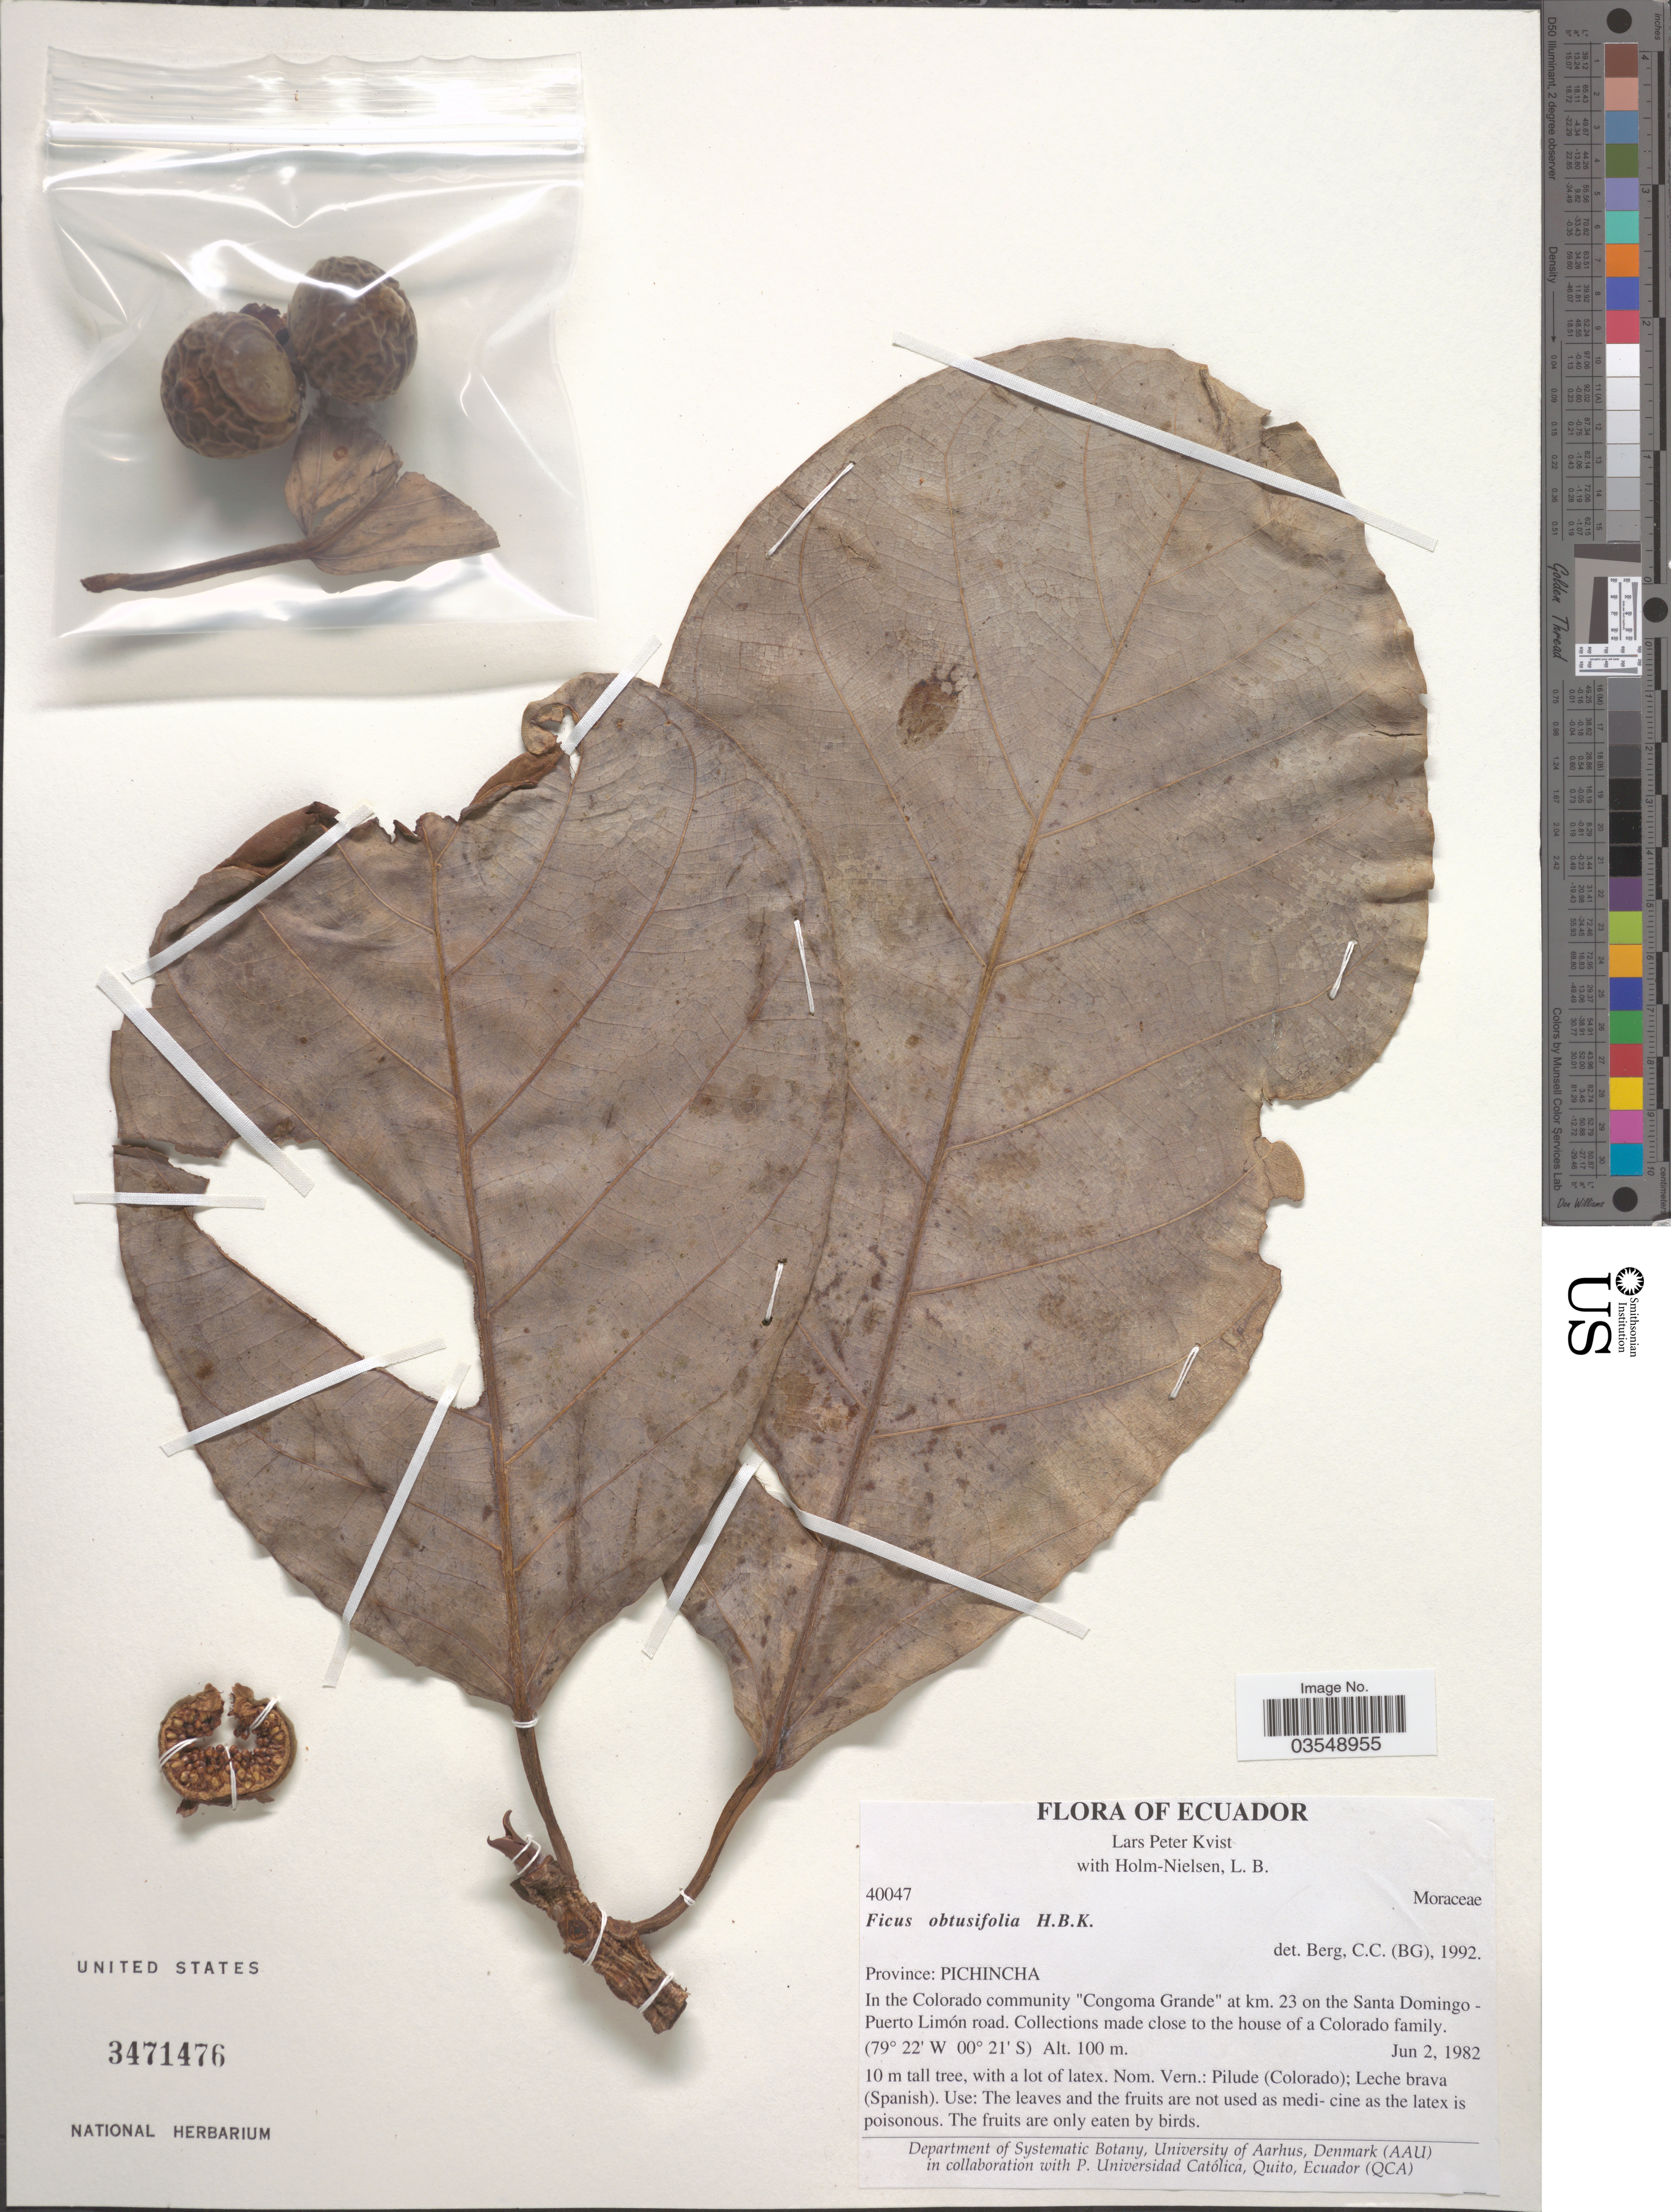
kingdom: Plantae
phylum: Tracheophyta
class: Magnoliopsida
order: Rosales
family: Moraceae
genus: Ficus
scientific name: Ficus obtusifolia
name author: Kunth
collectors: L. P. Kvist & L. B. Holm-Nielsen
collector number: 40047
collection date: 1982-06-02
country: Ecuador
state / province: Pichincha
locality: In the Colorado community 'Congoma Grande' at km. 23 on the Santa Domingo-Puerto Limón road. Close to the house of a Colorado family.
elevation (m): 100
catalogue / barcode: US 3471476